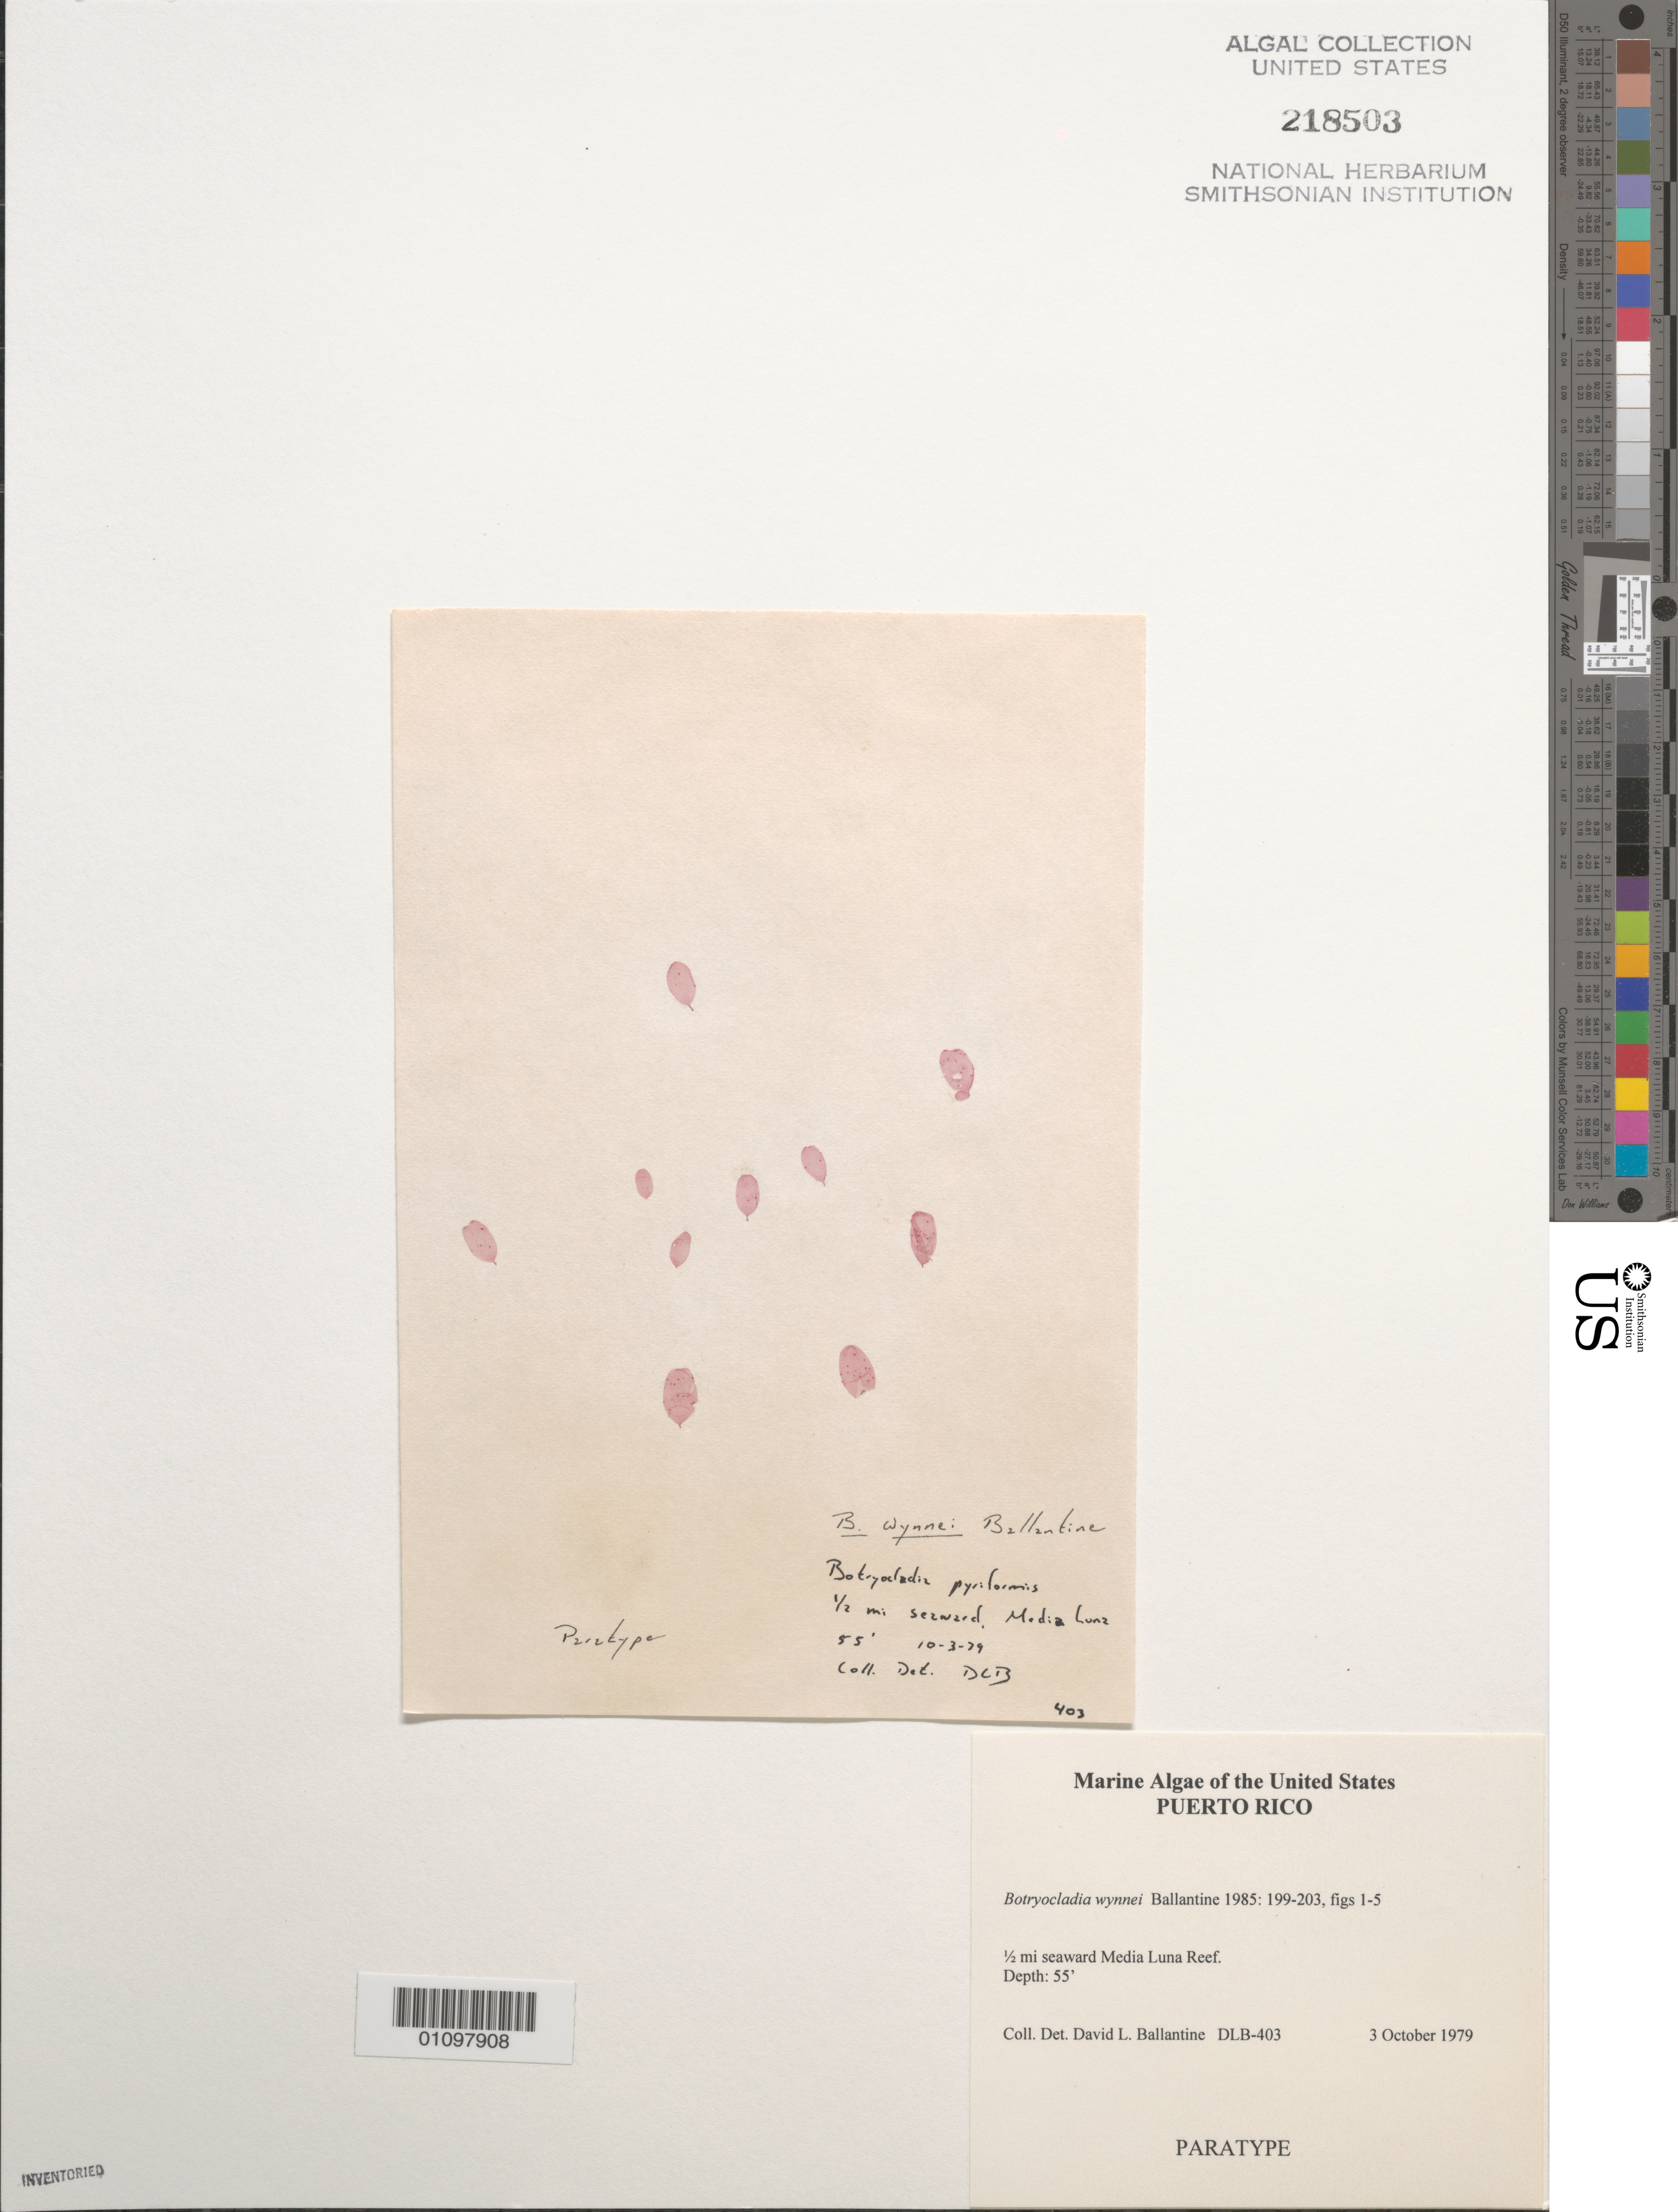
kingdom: Plantae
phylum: Rhodophyta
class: Florideophyceae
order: Rhodymeniales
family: Rhodymeniaceae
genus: Botryocladia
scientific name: Botryocladia wynnei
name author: D.L. Ballant.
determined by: Ballantine, D. L.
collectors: D.L. Ballantine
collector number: DLB 403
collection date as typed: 03 Oct 1979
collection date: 1979-10-03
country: Puerto Rico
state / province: Lajas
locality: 1/2 mile seaward Media Luna Reef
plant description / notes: Paratype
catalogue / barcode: US 218503